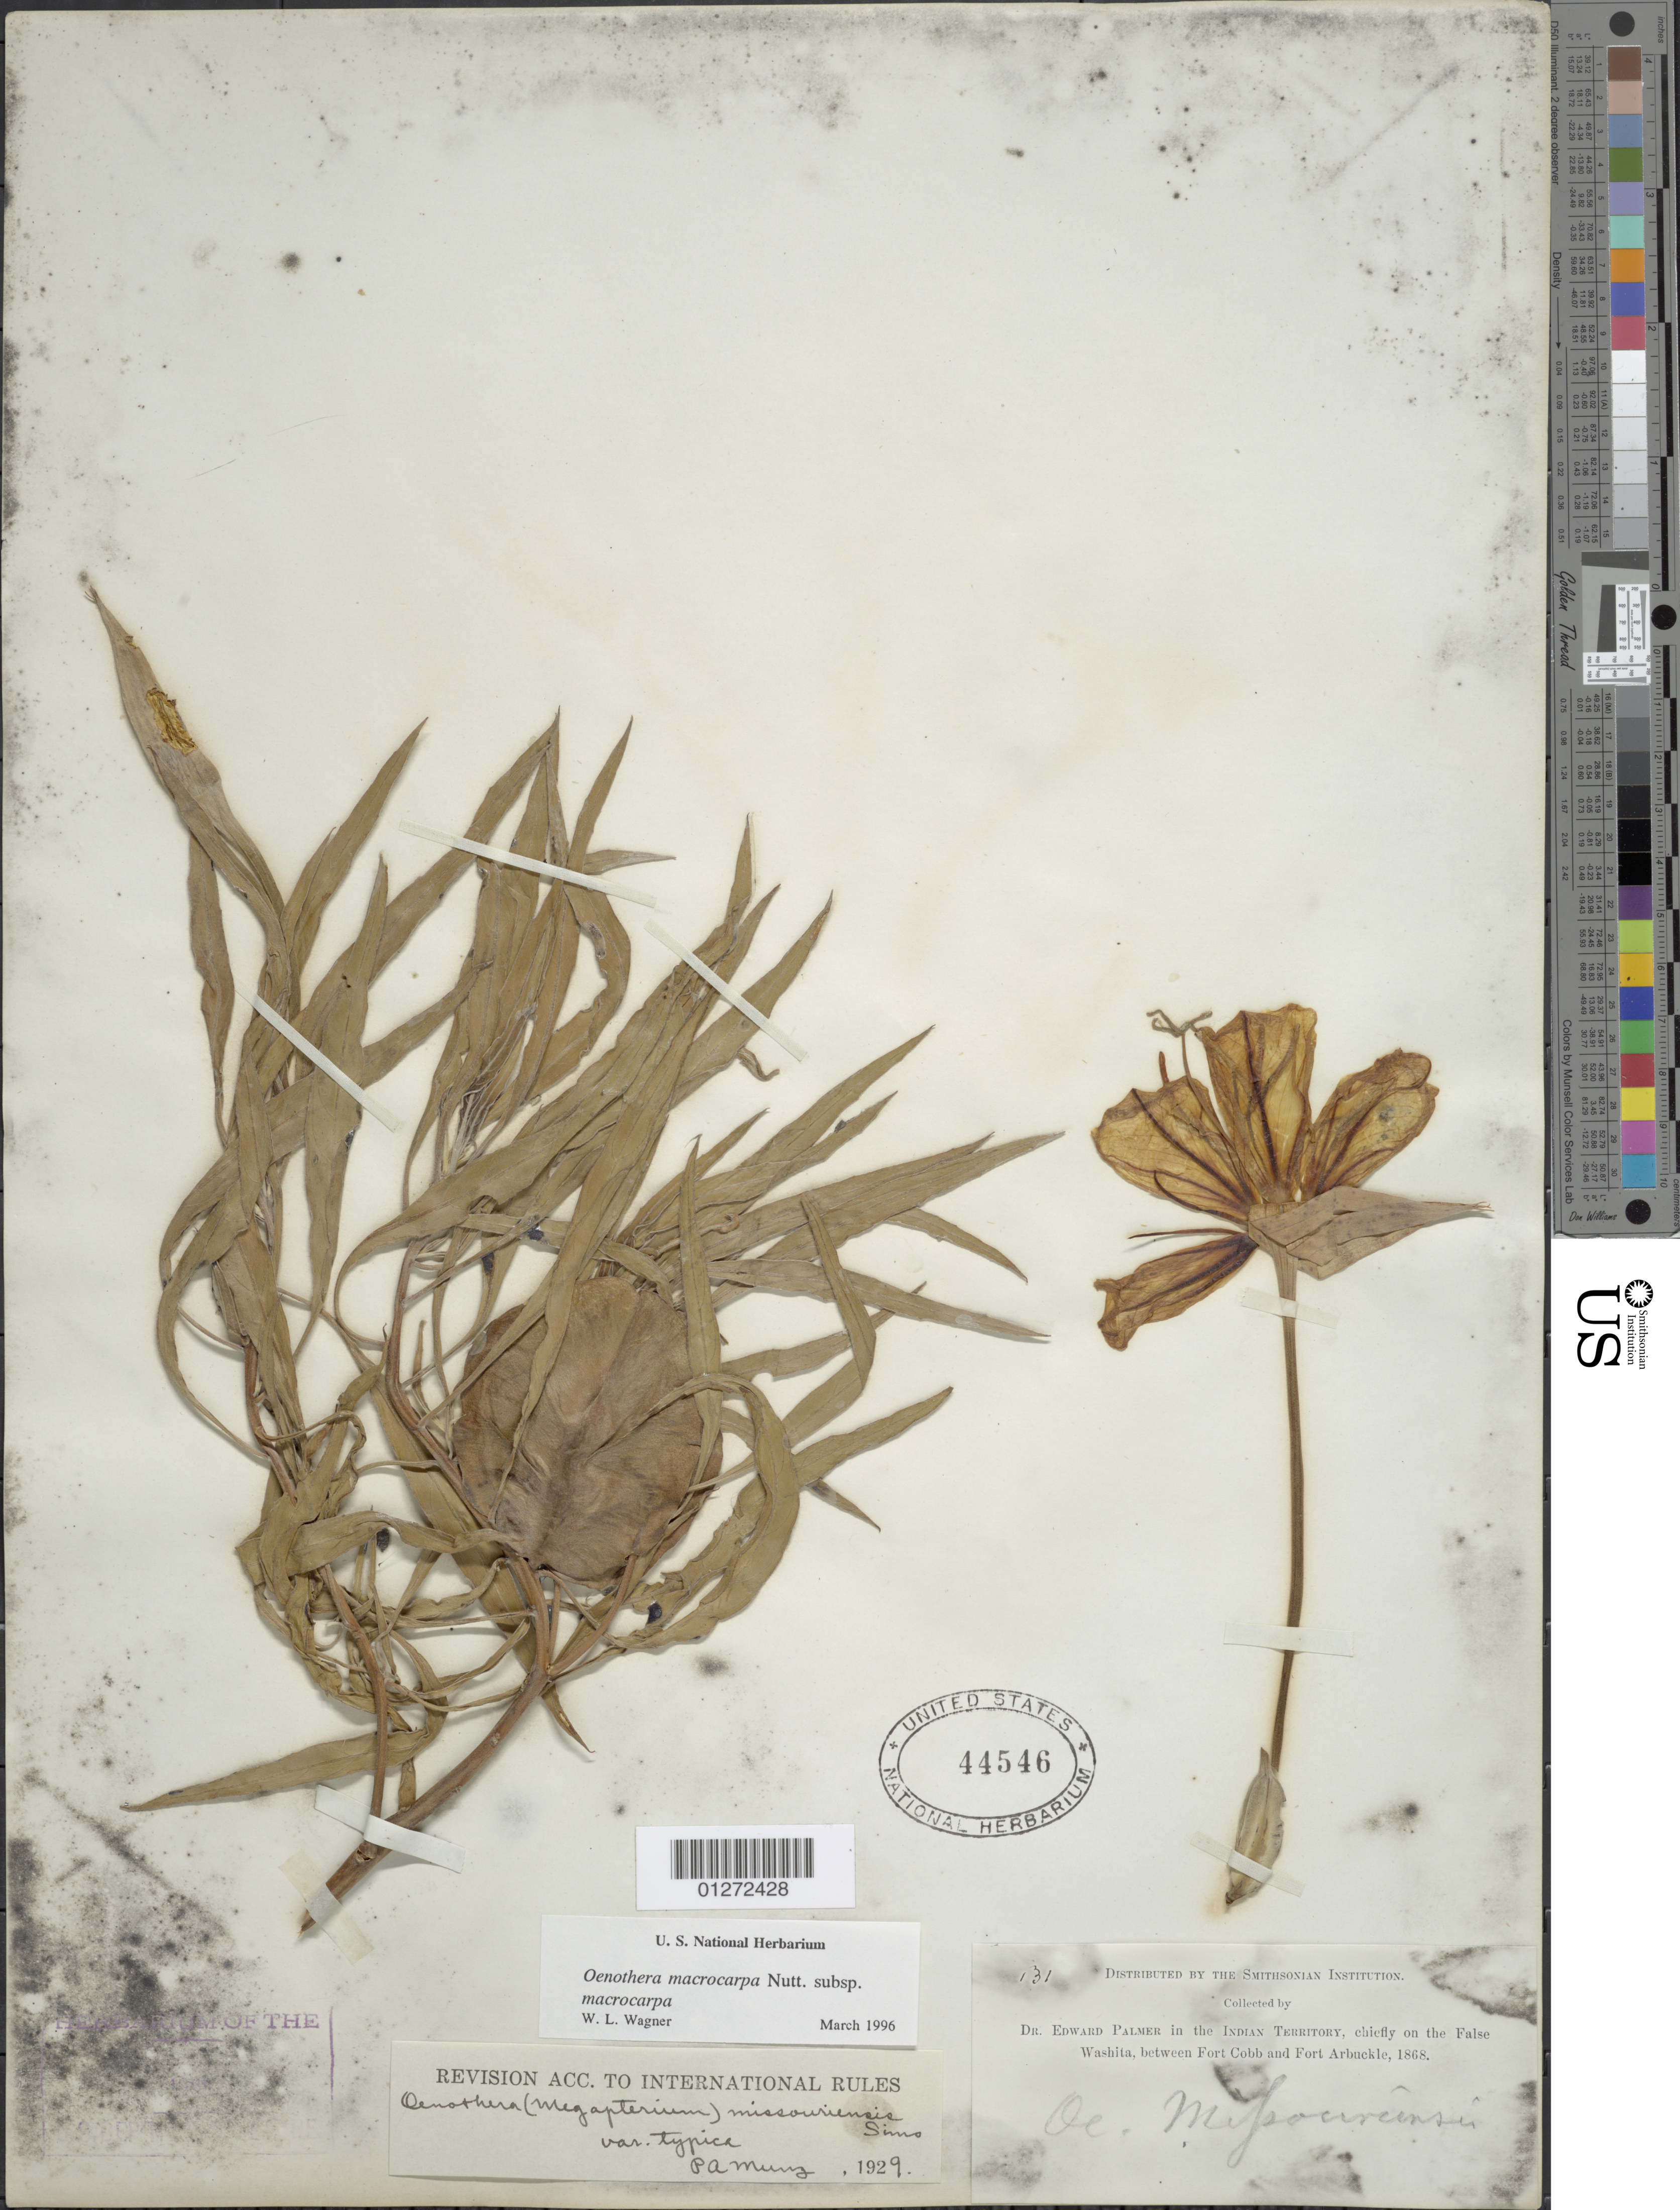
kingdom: Plantae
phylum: Tracheophyta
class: Magnoliopsida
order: Myrtales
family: Onagraceae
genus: Oenothera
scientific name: Oenothera macrocarpa subsp. macrocarpa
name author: Nutt.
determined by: Wagner, W. L., (BOT), Smithsonian Institution - National Museum of Natural History (UNITED STATES)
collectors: E. Palmer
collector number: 131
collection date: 1868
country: United States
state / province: Oklahoma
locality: Indian Territory, chiefly on the False Washita, between Fort Cobb and Fort Arbuckle.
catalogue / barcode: US 44546